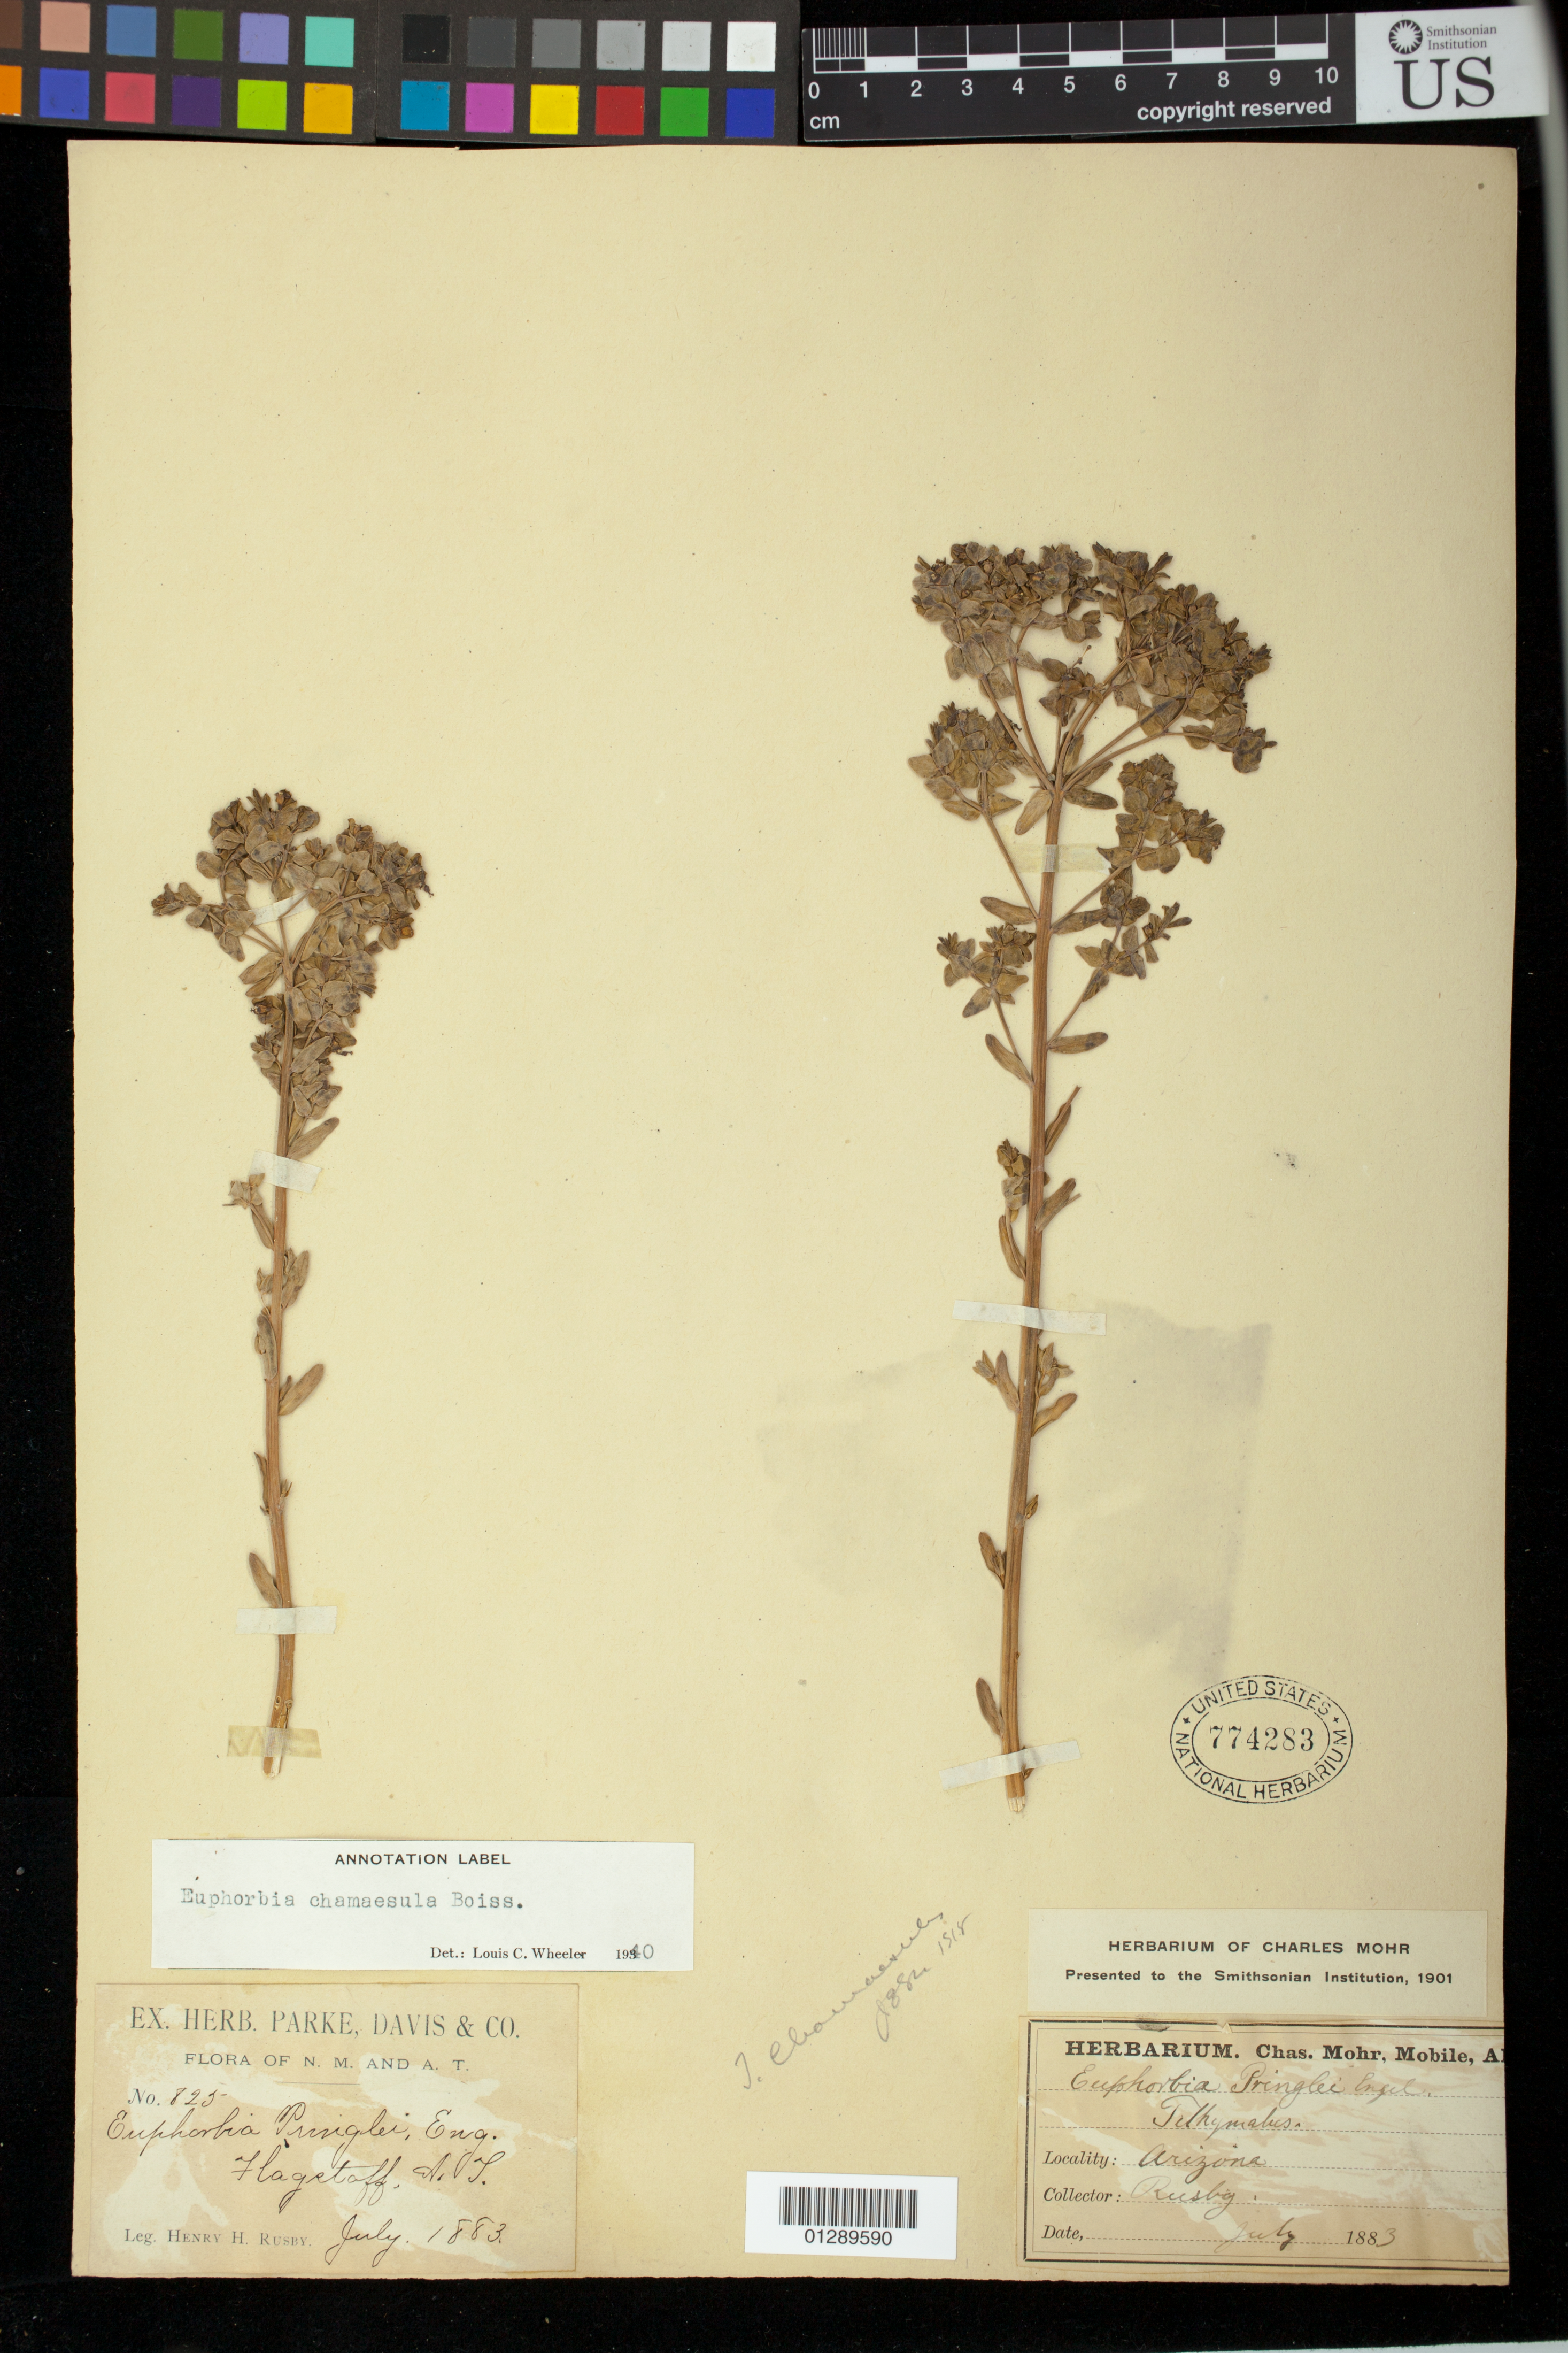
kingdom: Plantae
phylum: Tracheophyta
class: Magnoliopsida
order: Malpighiales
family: Euphorbiaceae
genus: Euphorbia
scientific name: Euphorbia chamaecaula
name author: Weath.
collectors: H. H. Rusby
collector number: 825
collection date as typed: Jul 1883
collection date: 1883-07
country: United States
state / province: Arizona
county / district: Coconino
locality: Flagstaff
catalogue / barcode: US 774283